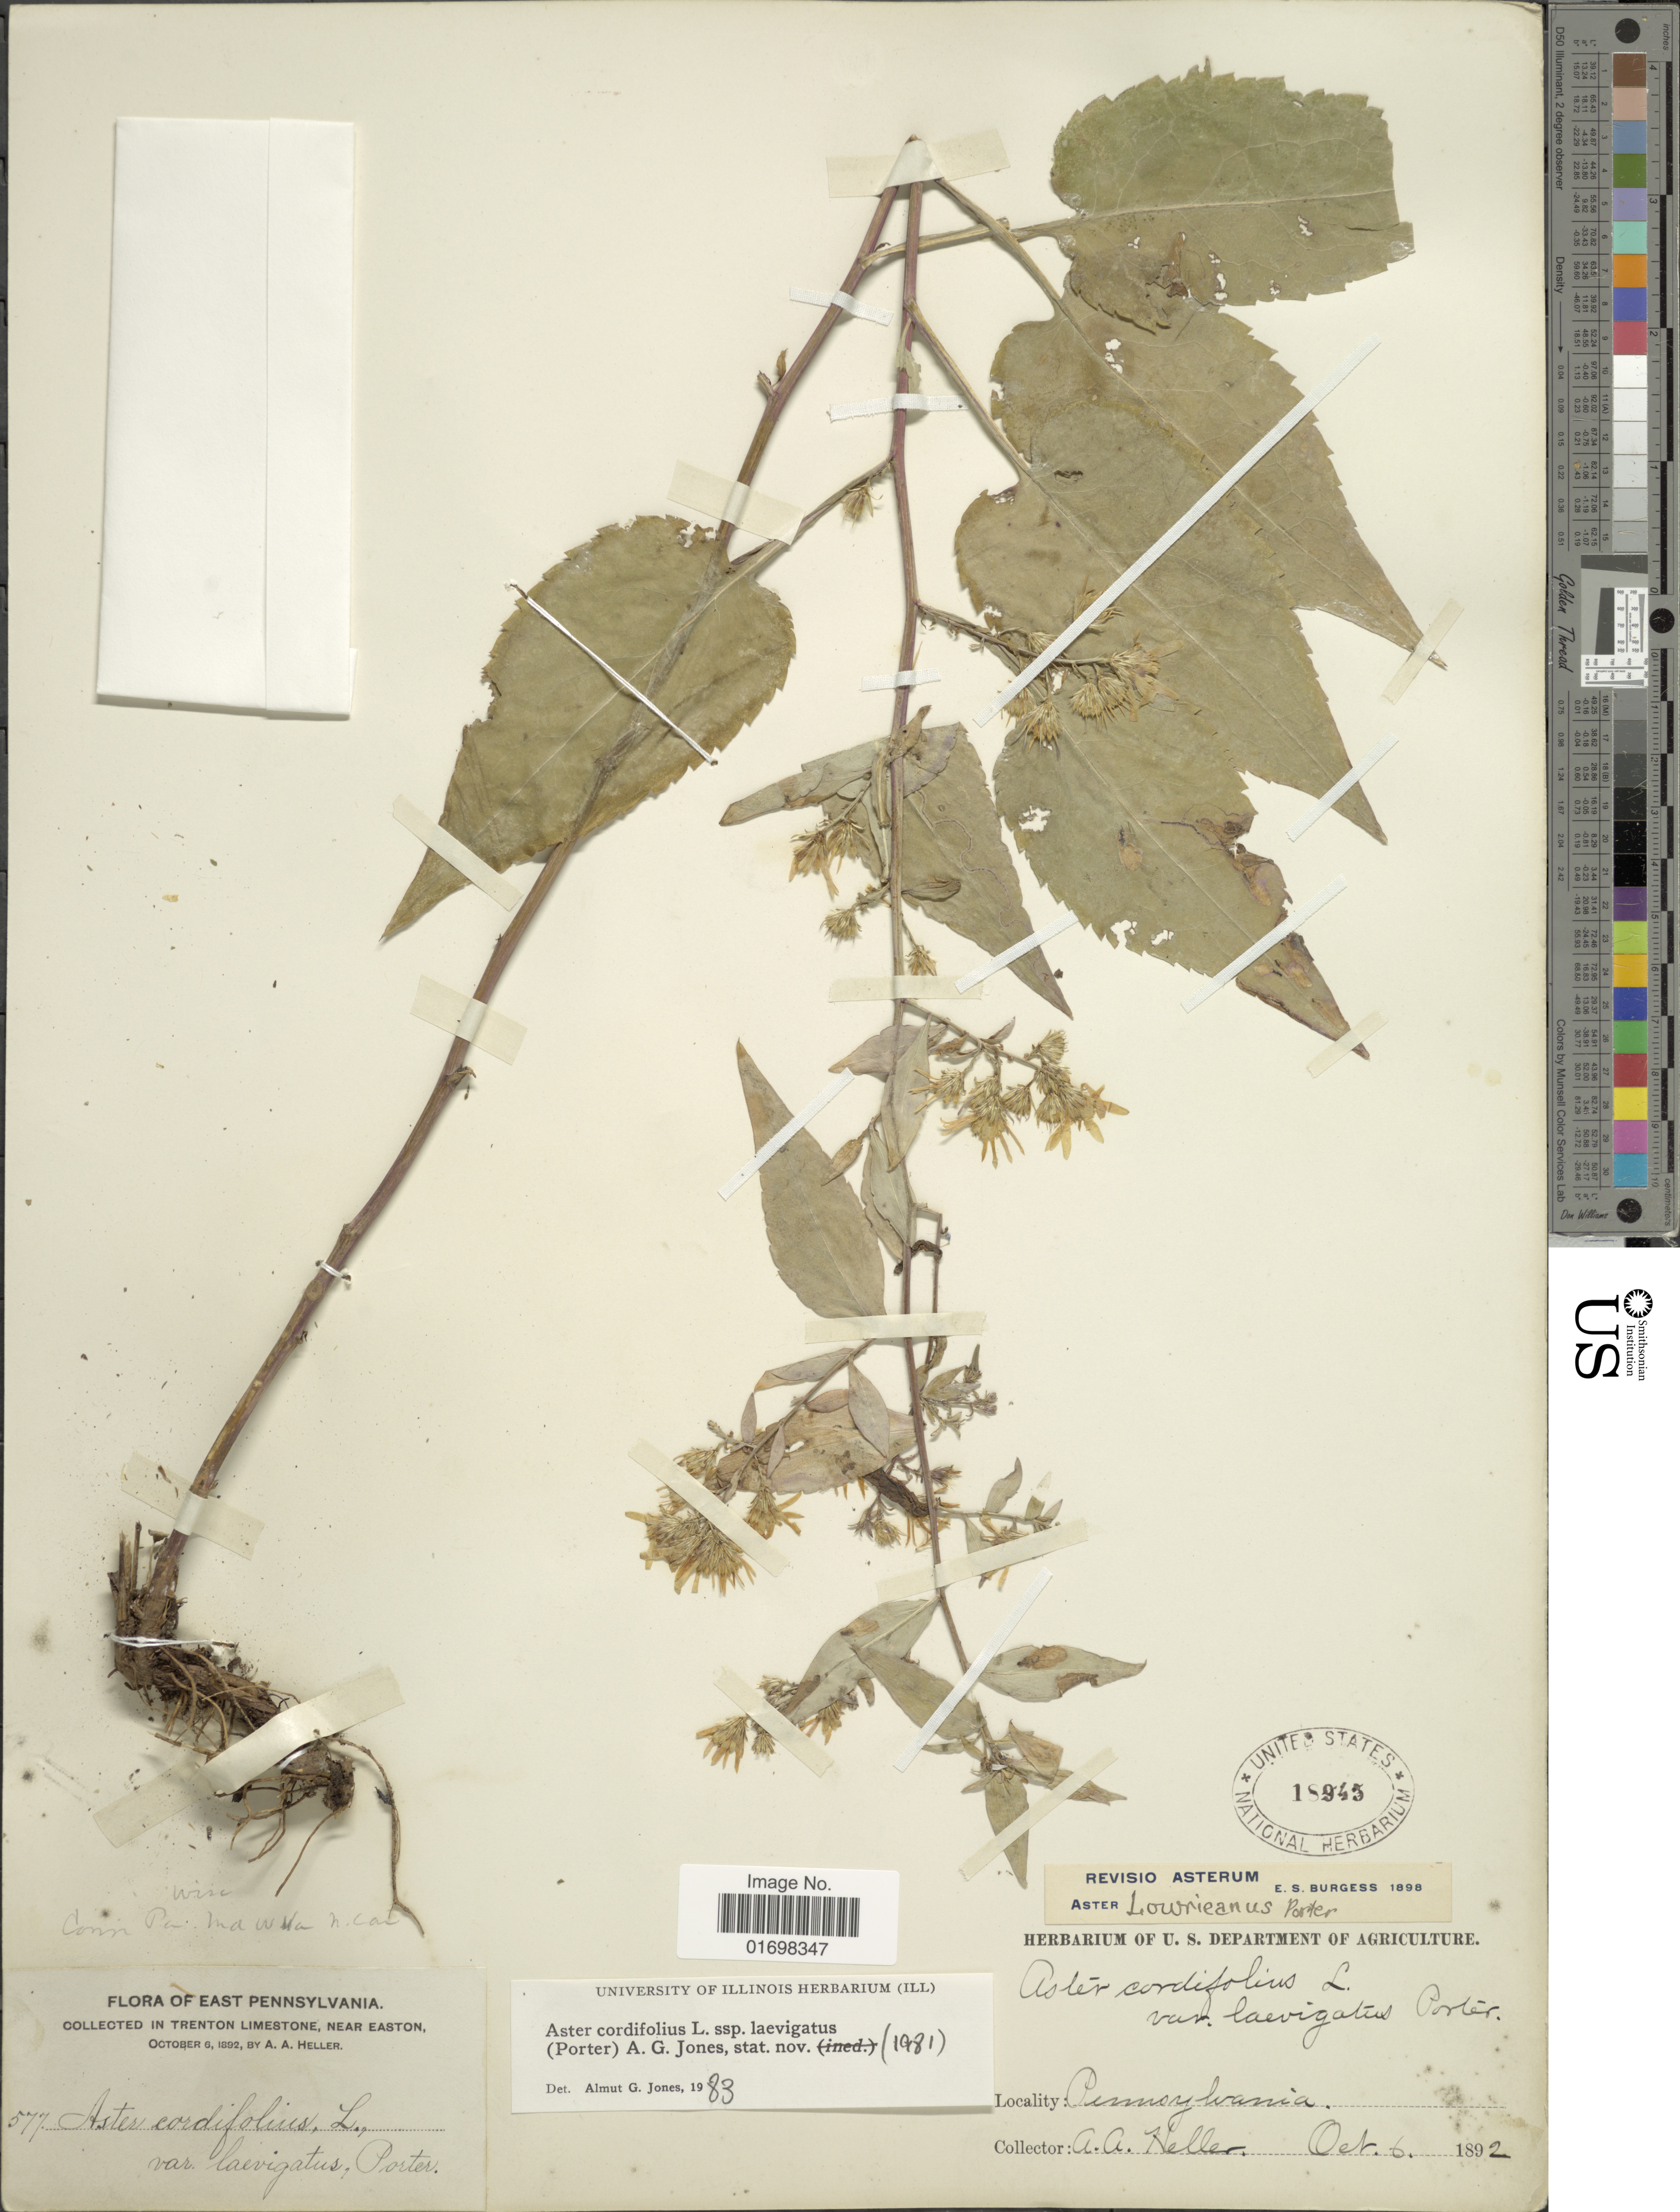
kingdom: Plantae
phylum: Tracheophyta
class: Magnoliopsida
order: Asterales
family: Asteraceae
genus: Symphyotrichum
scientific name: Symphyotrichum lowrieanum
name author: (Porter) G.L. Nesom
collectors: A. A. Heller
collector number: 577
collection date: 1892-10-06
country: United States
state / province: Pennsylvania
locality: East Pennsylvania. InTrenton Limestone, near Easton.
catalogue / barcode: US 18945